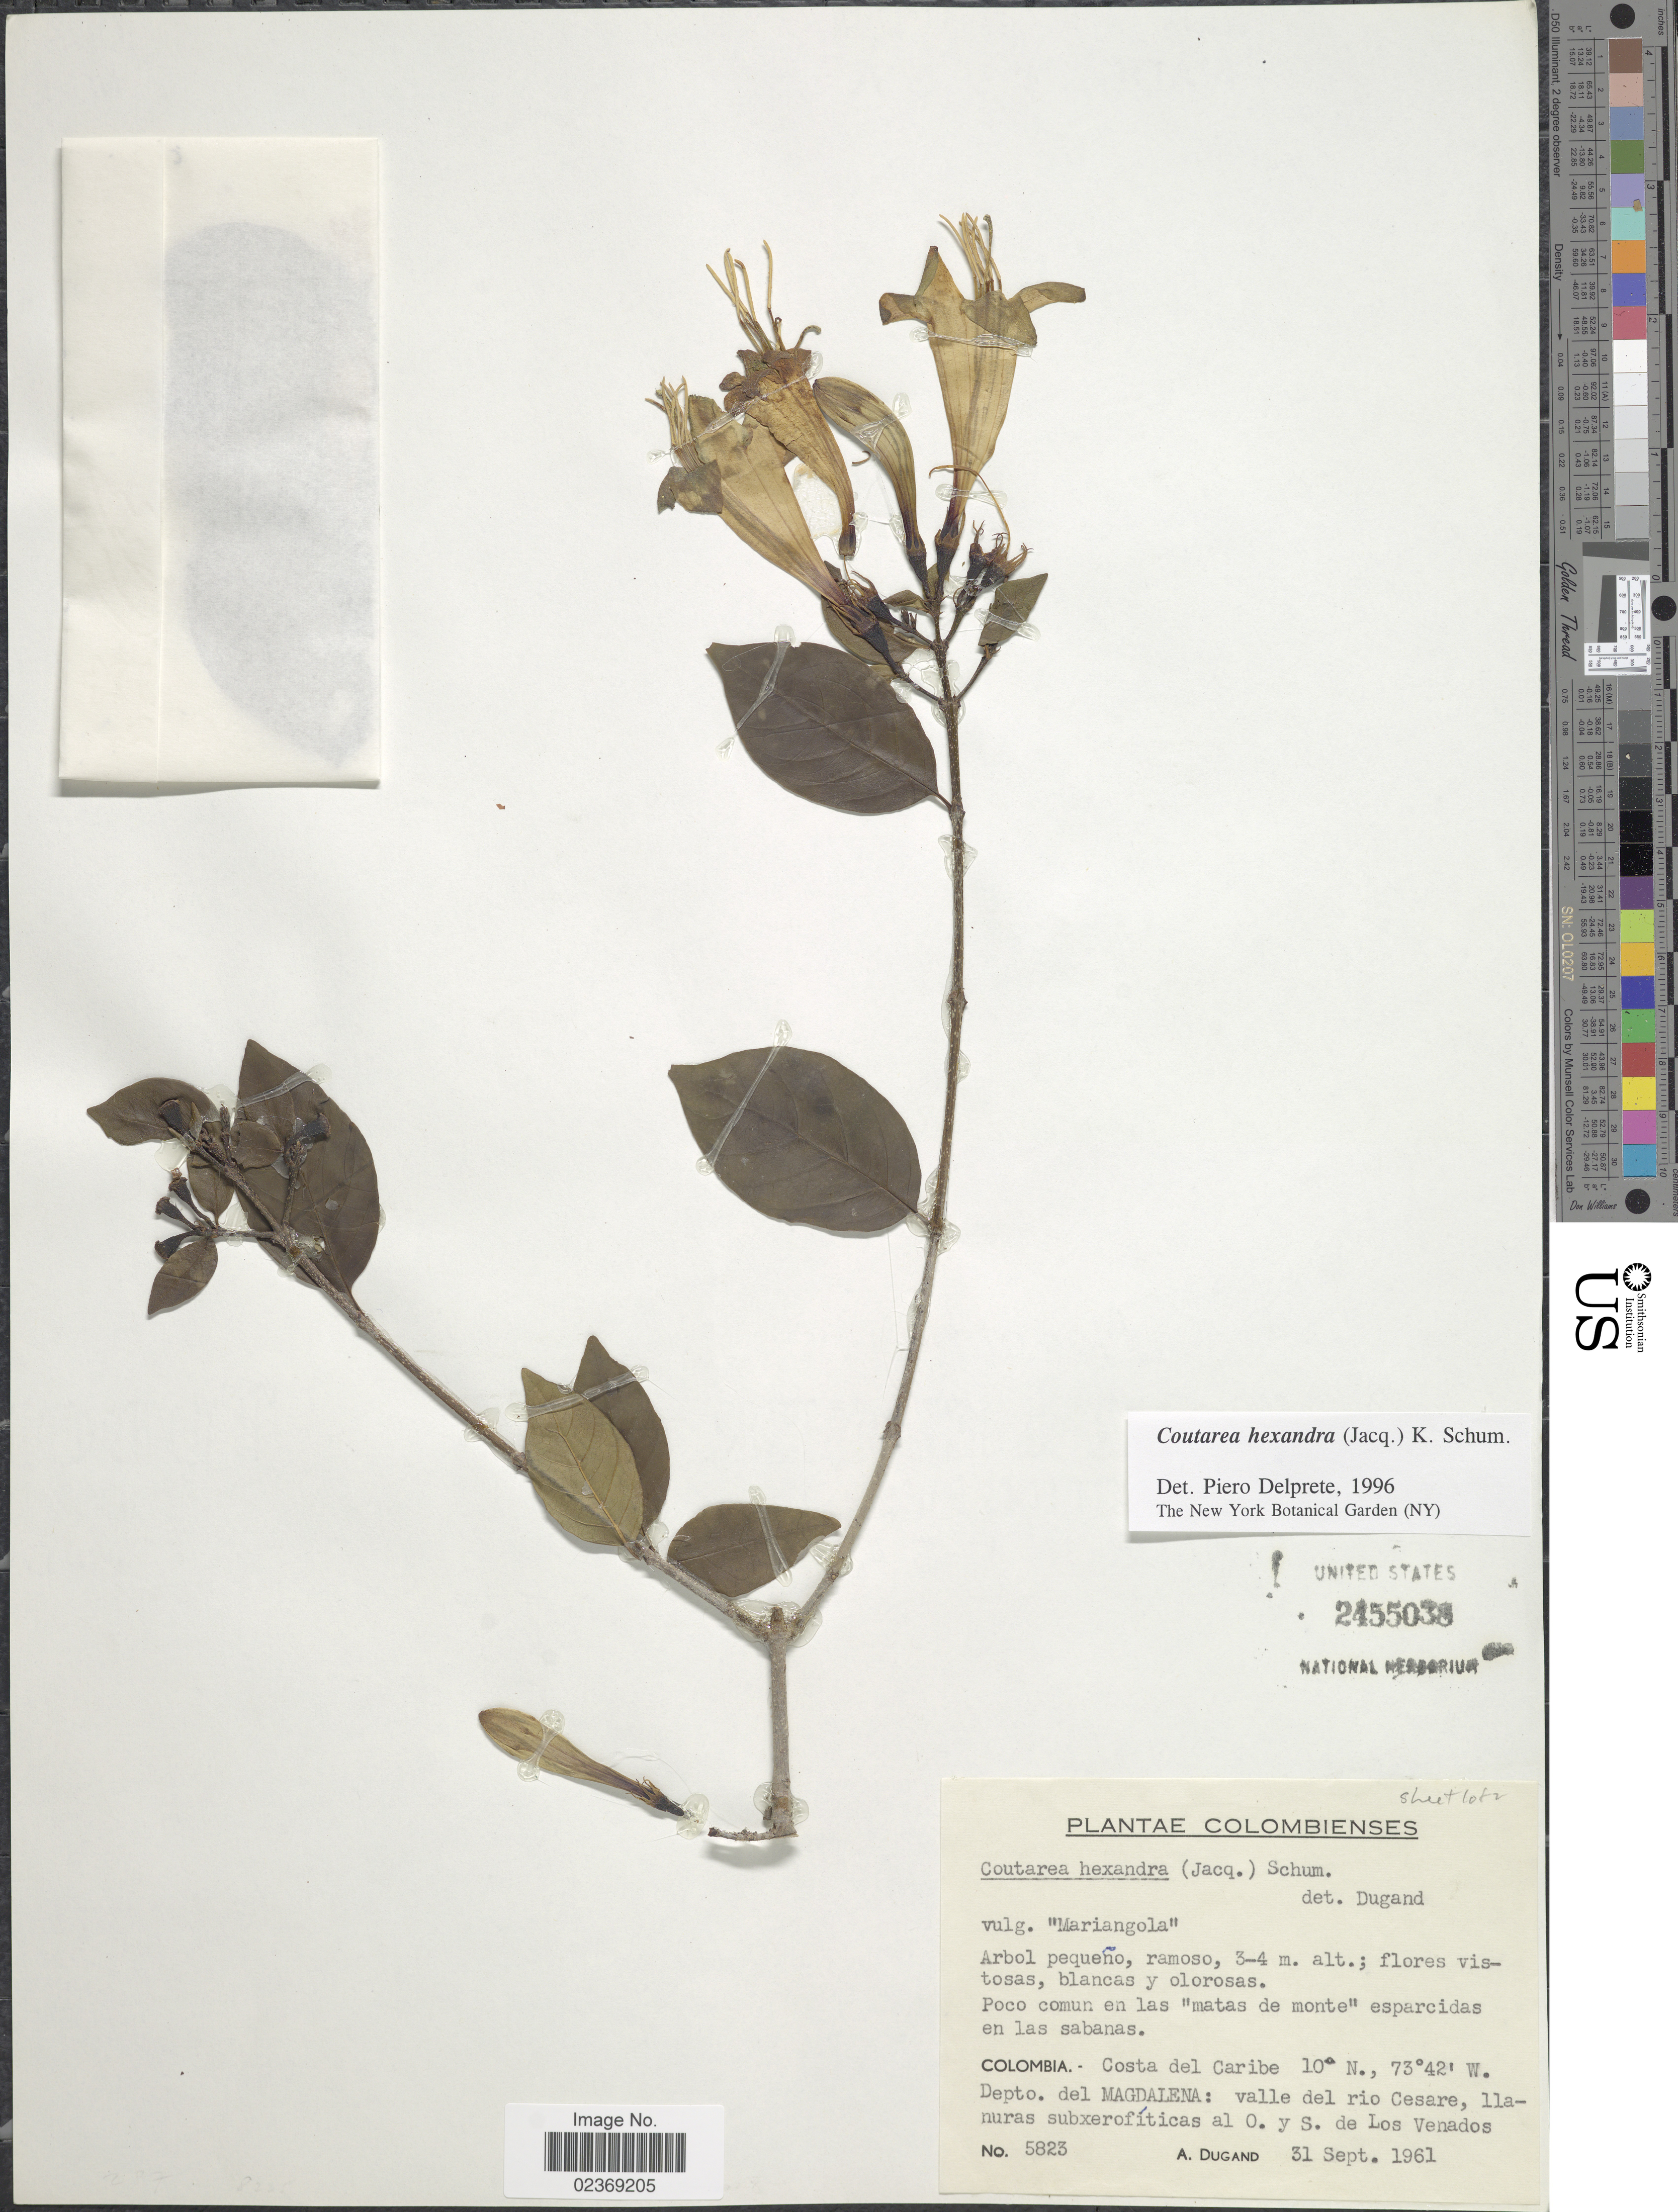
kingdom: Plantae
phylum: Tracheophyta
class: Magnoliopsida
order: Gentianales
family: Rubiaceae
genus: Coutarea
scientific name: Coutarea hexandra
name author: (Jacq.) K. Schum.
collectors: A. Dugand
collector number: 5823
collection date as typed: Transcribed d/m/y: 31/9/1961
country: Colombia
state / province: Magdalena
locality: Costa del Caribe, Depto. de Magdalena: valle del rio Cesare, llanuras subxerofiticas al O. y S. de Los Venados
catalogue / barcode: US 2455038